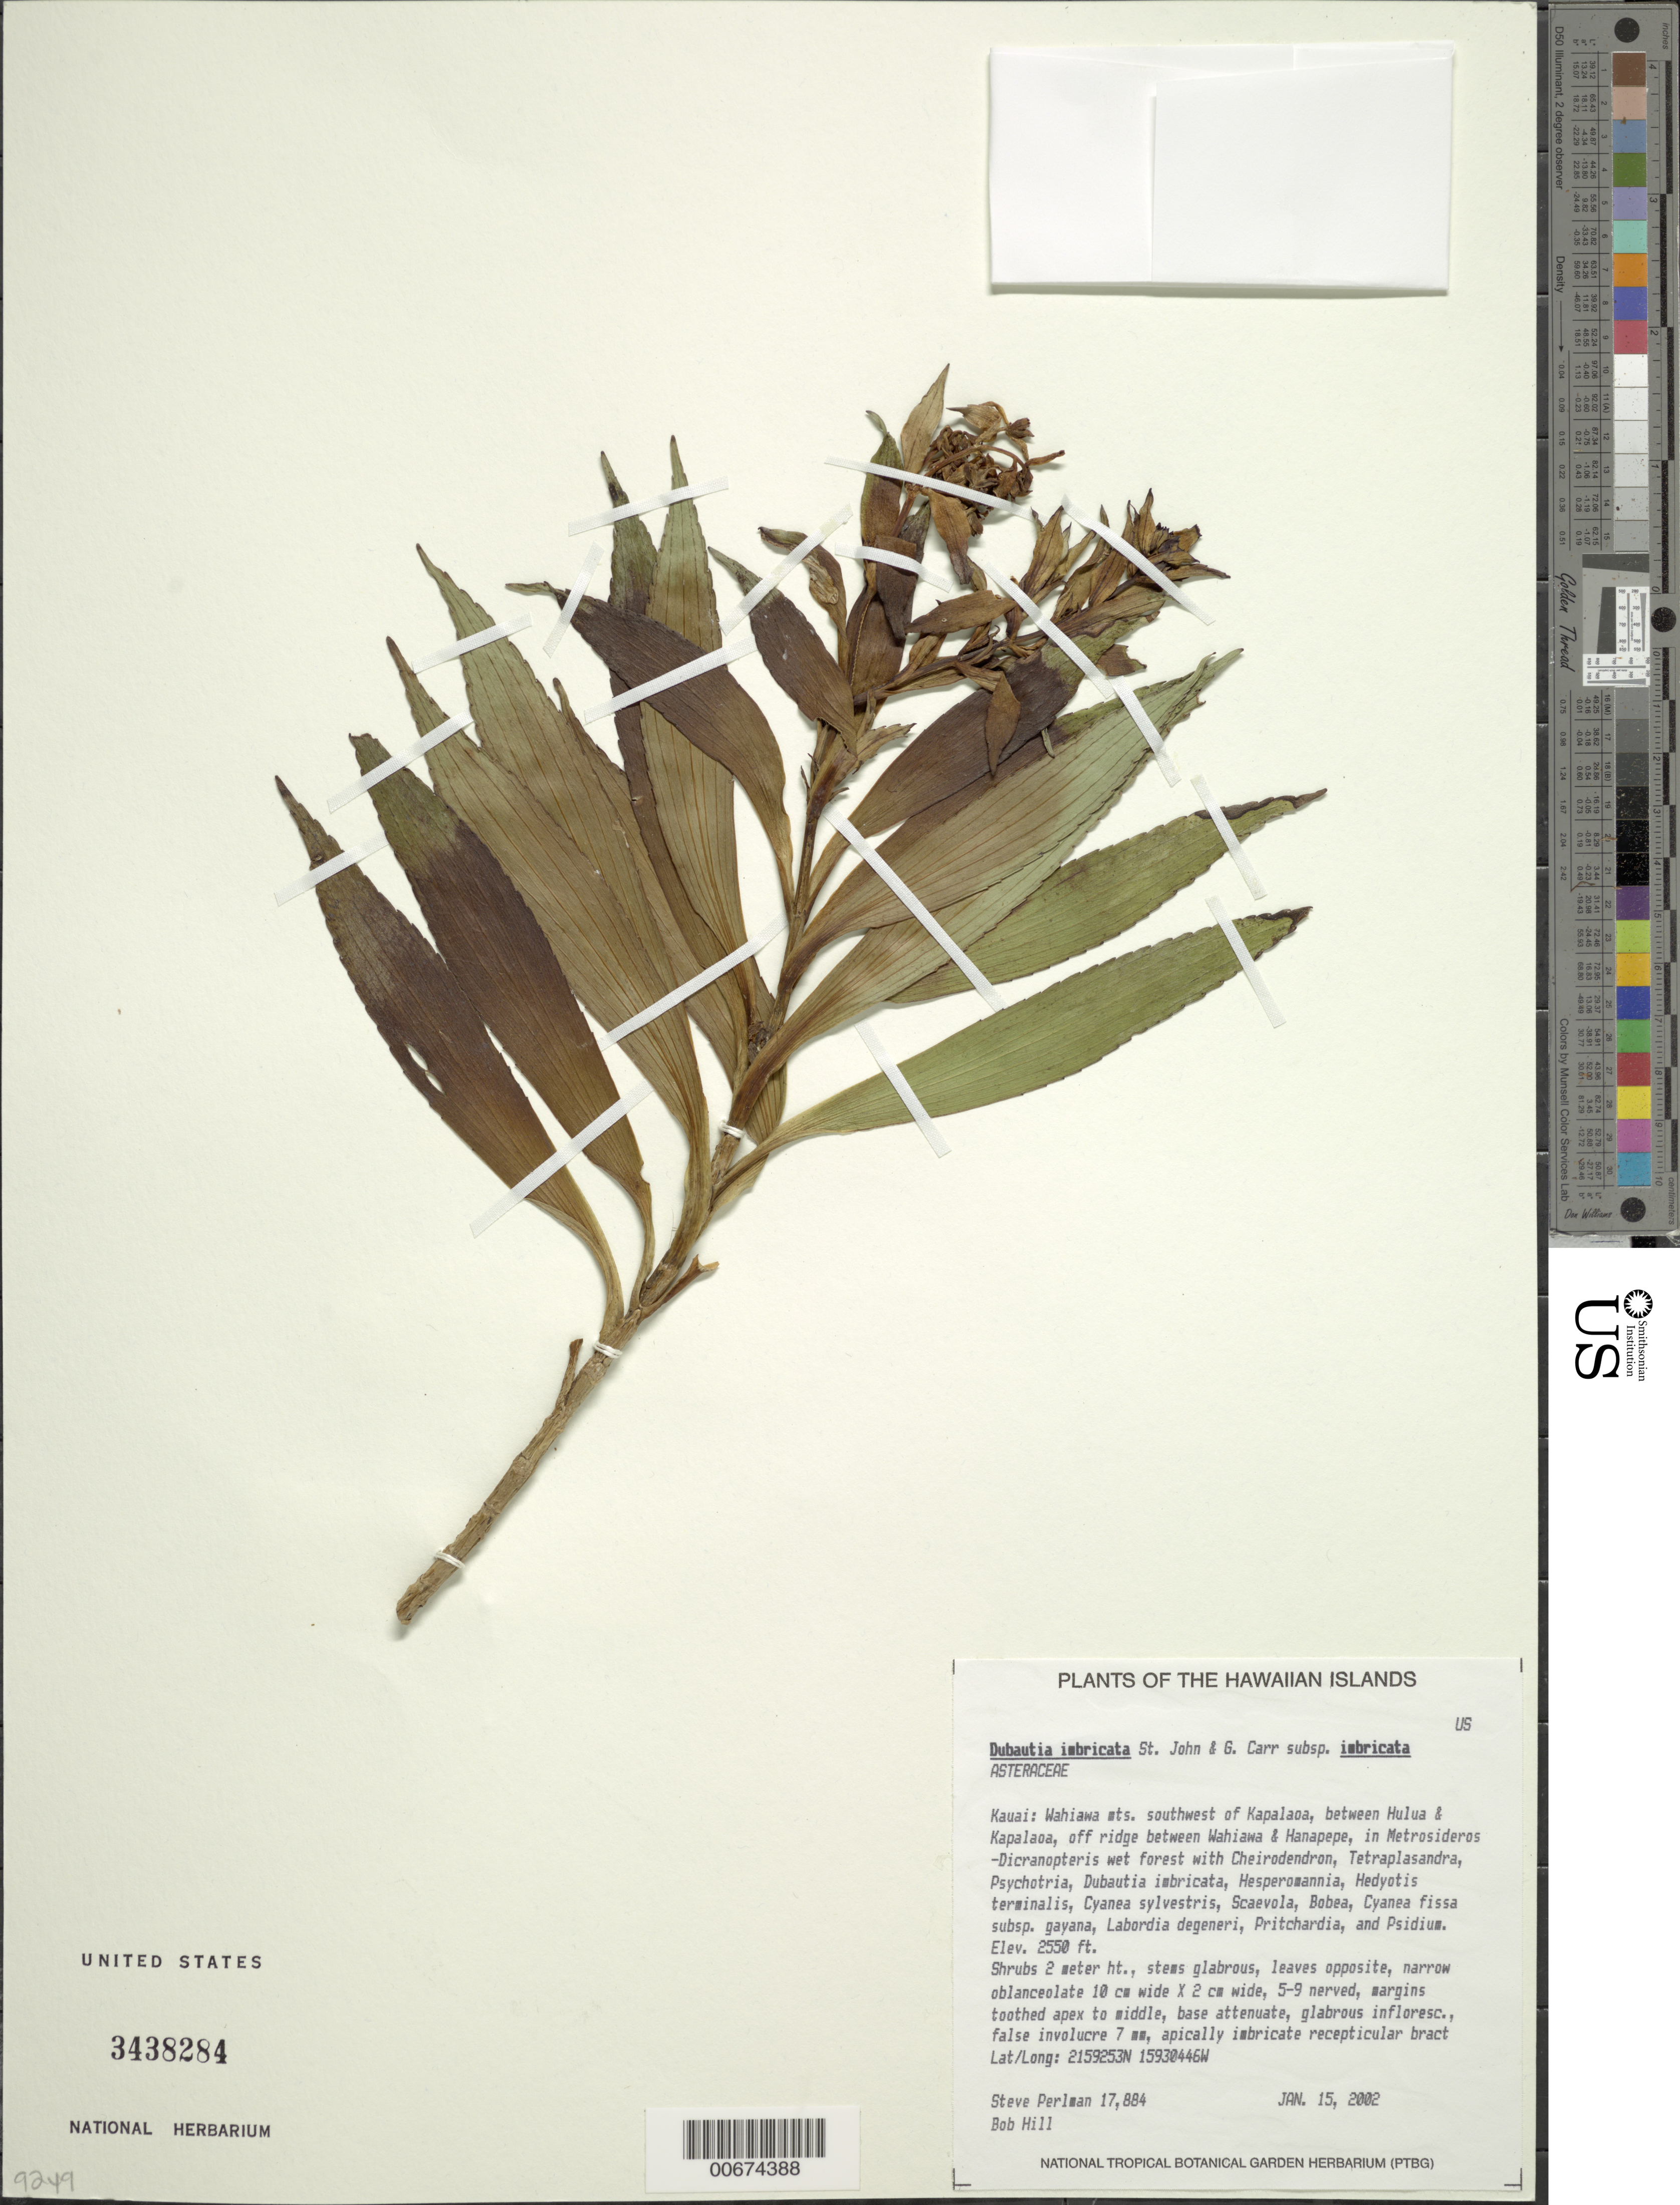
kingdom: Plantae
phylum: Tracheophyta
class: Magnoliopsida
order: Asterales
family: Asteraceae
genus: Dubautia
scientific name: Dubautia imbricata subsp. imbricata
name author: H. St. John & G.D. Carr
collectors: S. P. Perlman & B. Hill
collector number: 17884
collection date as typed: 15 Jan 2002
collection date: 2002-01-15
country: United States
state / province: Hawaii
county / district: Kauai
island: Kaua'i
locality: Wahiawa mts., southwest of Kapalaoa, between Hulua & Kapalaoa, off ridge between Wahiawa & Hanapepe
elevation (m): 777.2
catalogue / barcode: US 3438284